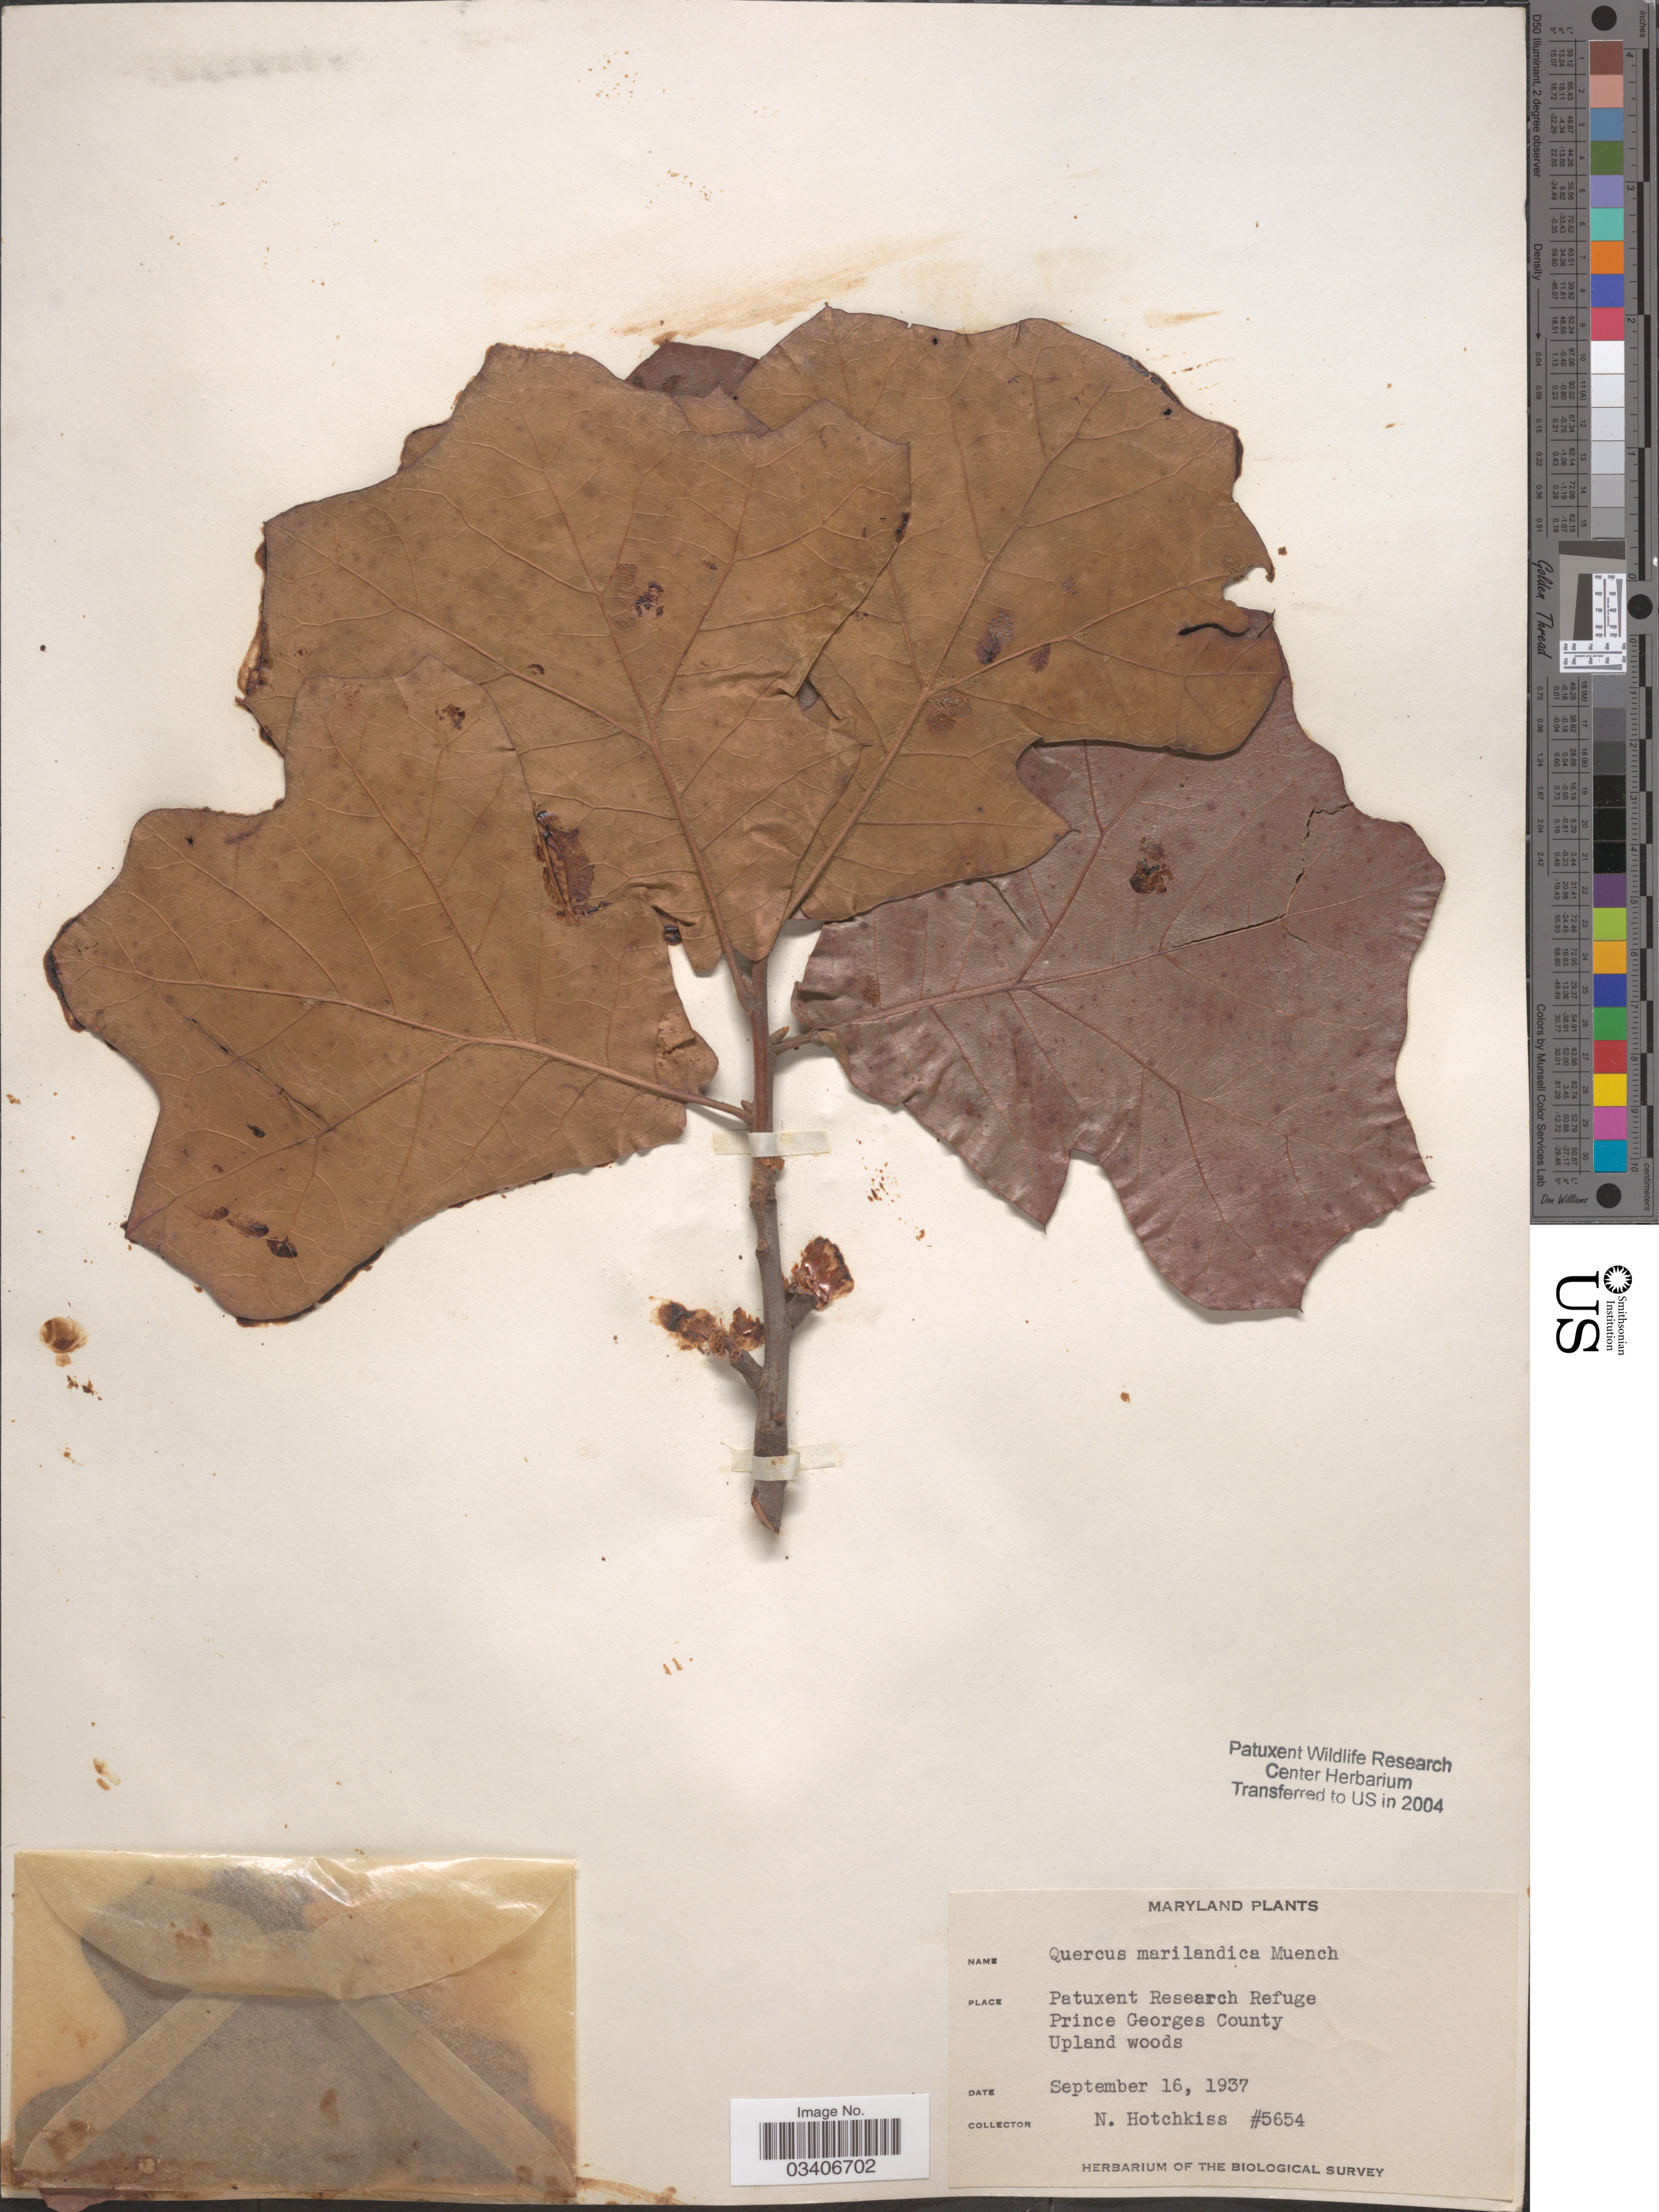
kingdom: Plantae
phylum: Tracheophyta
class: Magnoliopsida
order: Fagales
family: Fagaceae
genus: Quercus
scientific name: Quercus marilandica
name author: (L.) Münchh.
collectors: N. Hitchkiss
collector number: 5654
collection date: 1937-09-16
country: United States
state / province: Maryland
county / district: Prince George's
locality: Patuxent Research Refuge. Prince Georges County.